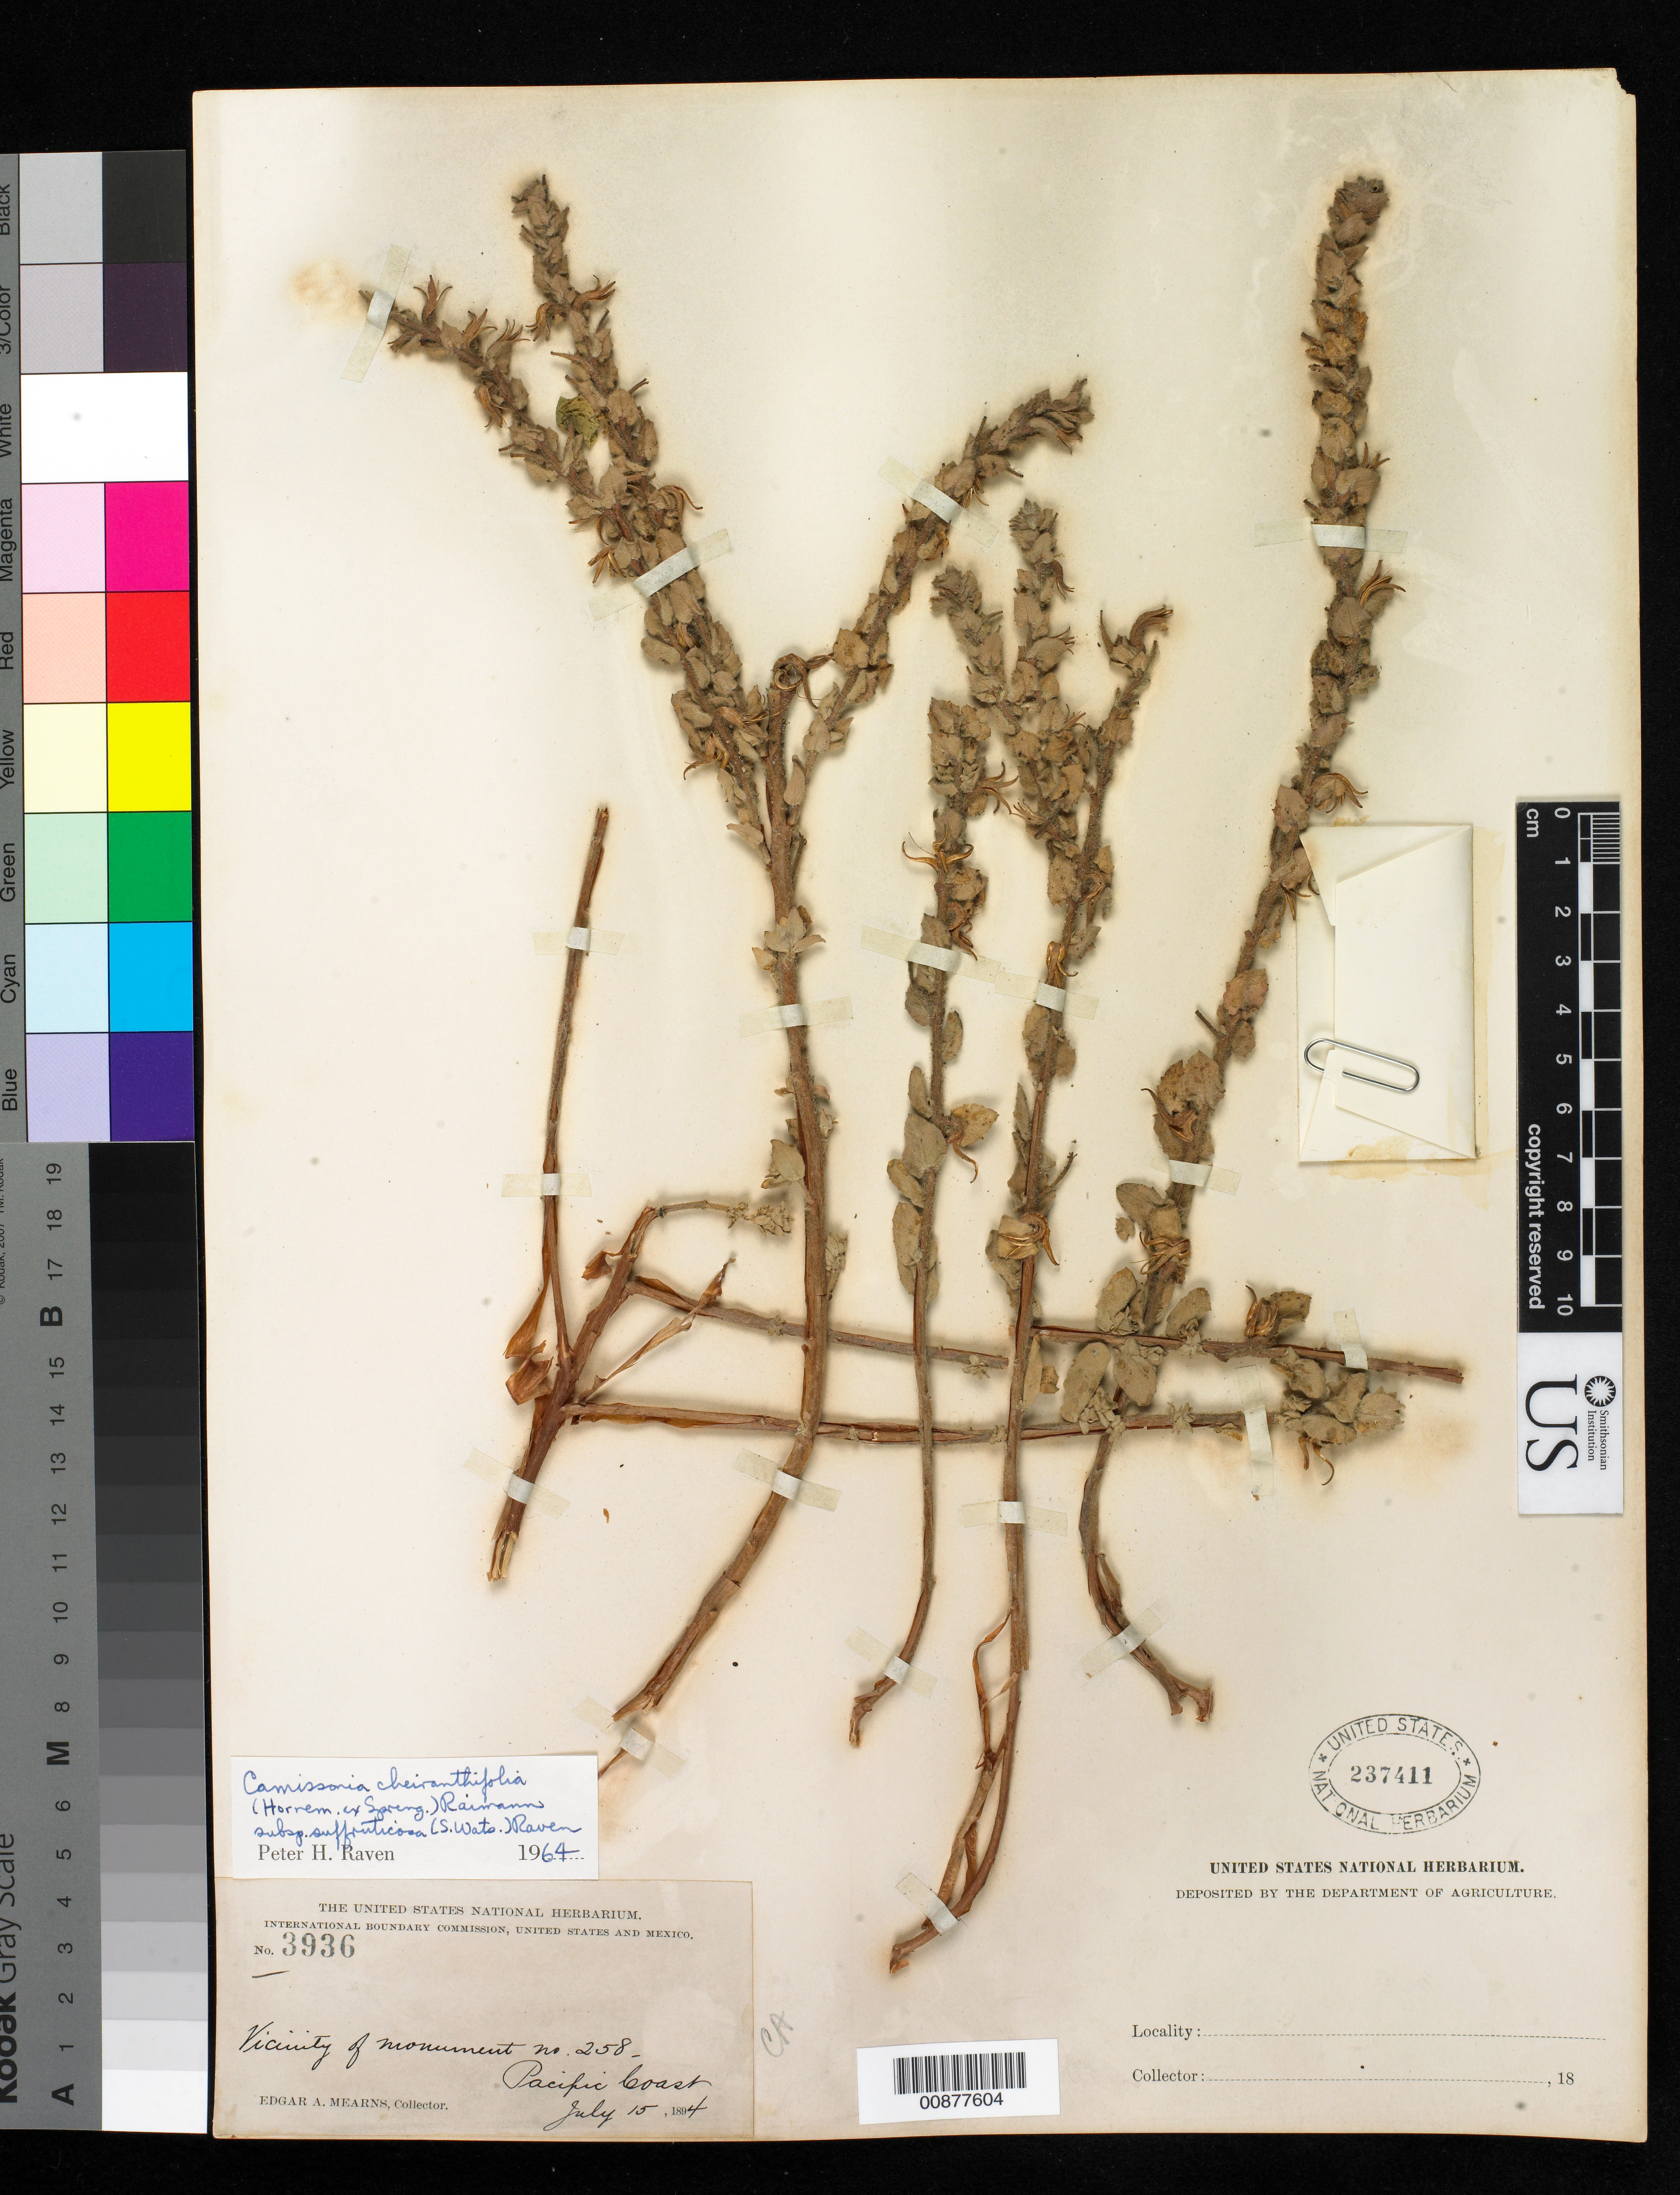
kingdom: Plantae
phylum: Tracheophyta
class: Magnoliopsida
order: Myrtales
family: Onagraceae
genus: Camissoniopsis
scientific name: Camissoniopsis cheiranthifolia subsp. suffruticosa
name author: (S. Watson) W.L. Wagner & Hoch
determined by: Wagner, W. L., (BOT), Smithsonian Institution - National Museum of Natural History (UNITED STATES)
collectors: E. A. Mearns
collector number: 3936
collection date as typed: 15 Jul 1894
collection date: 1894-07-15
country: United States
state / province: California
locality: Vicinity of monument no 258, Pacific Coast.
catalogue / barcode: US 237411